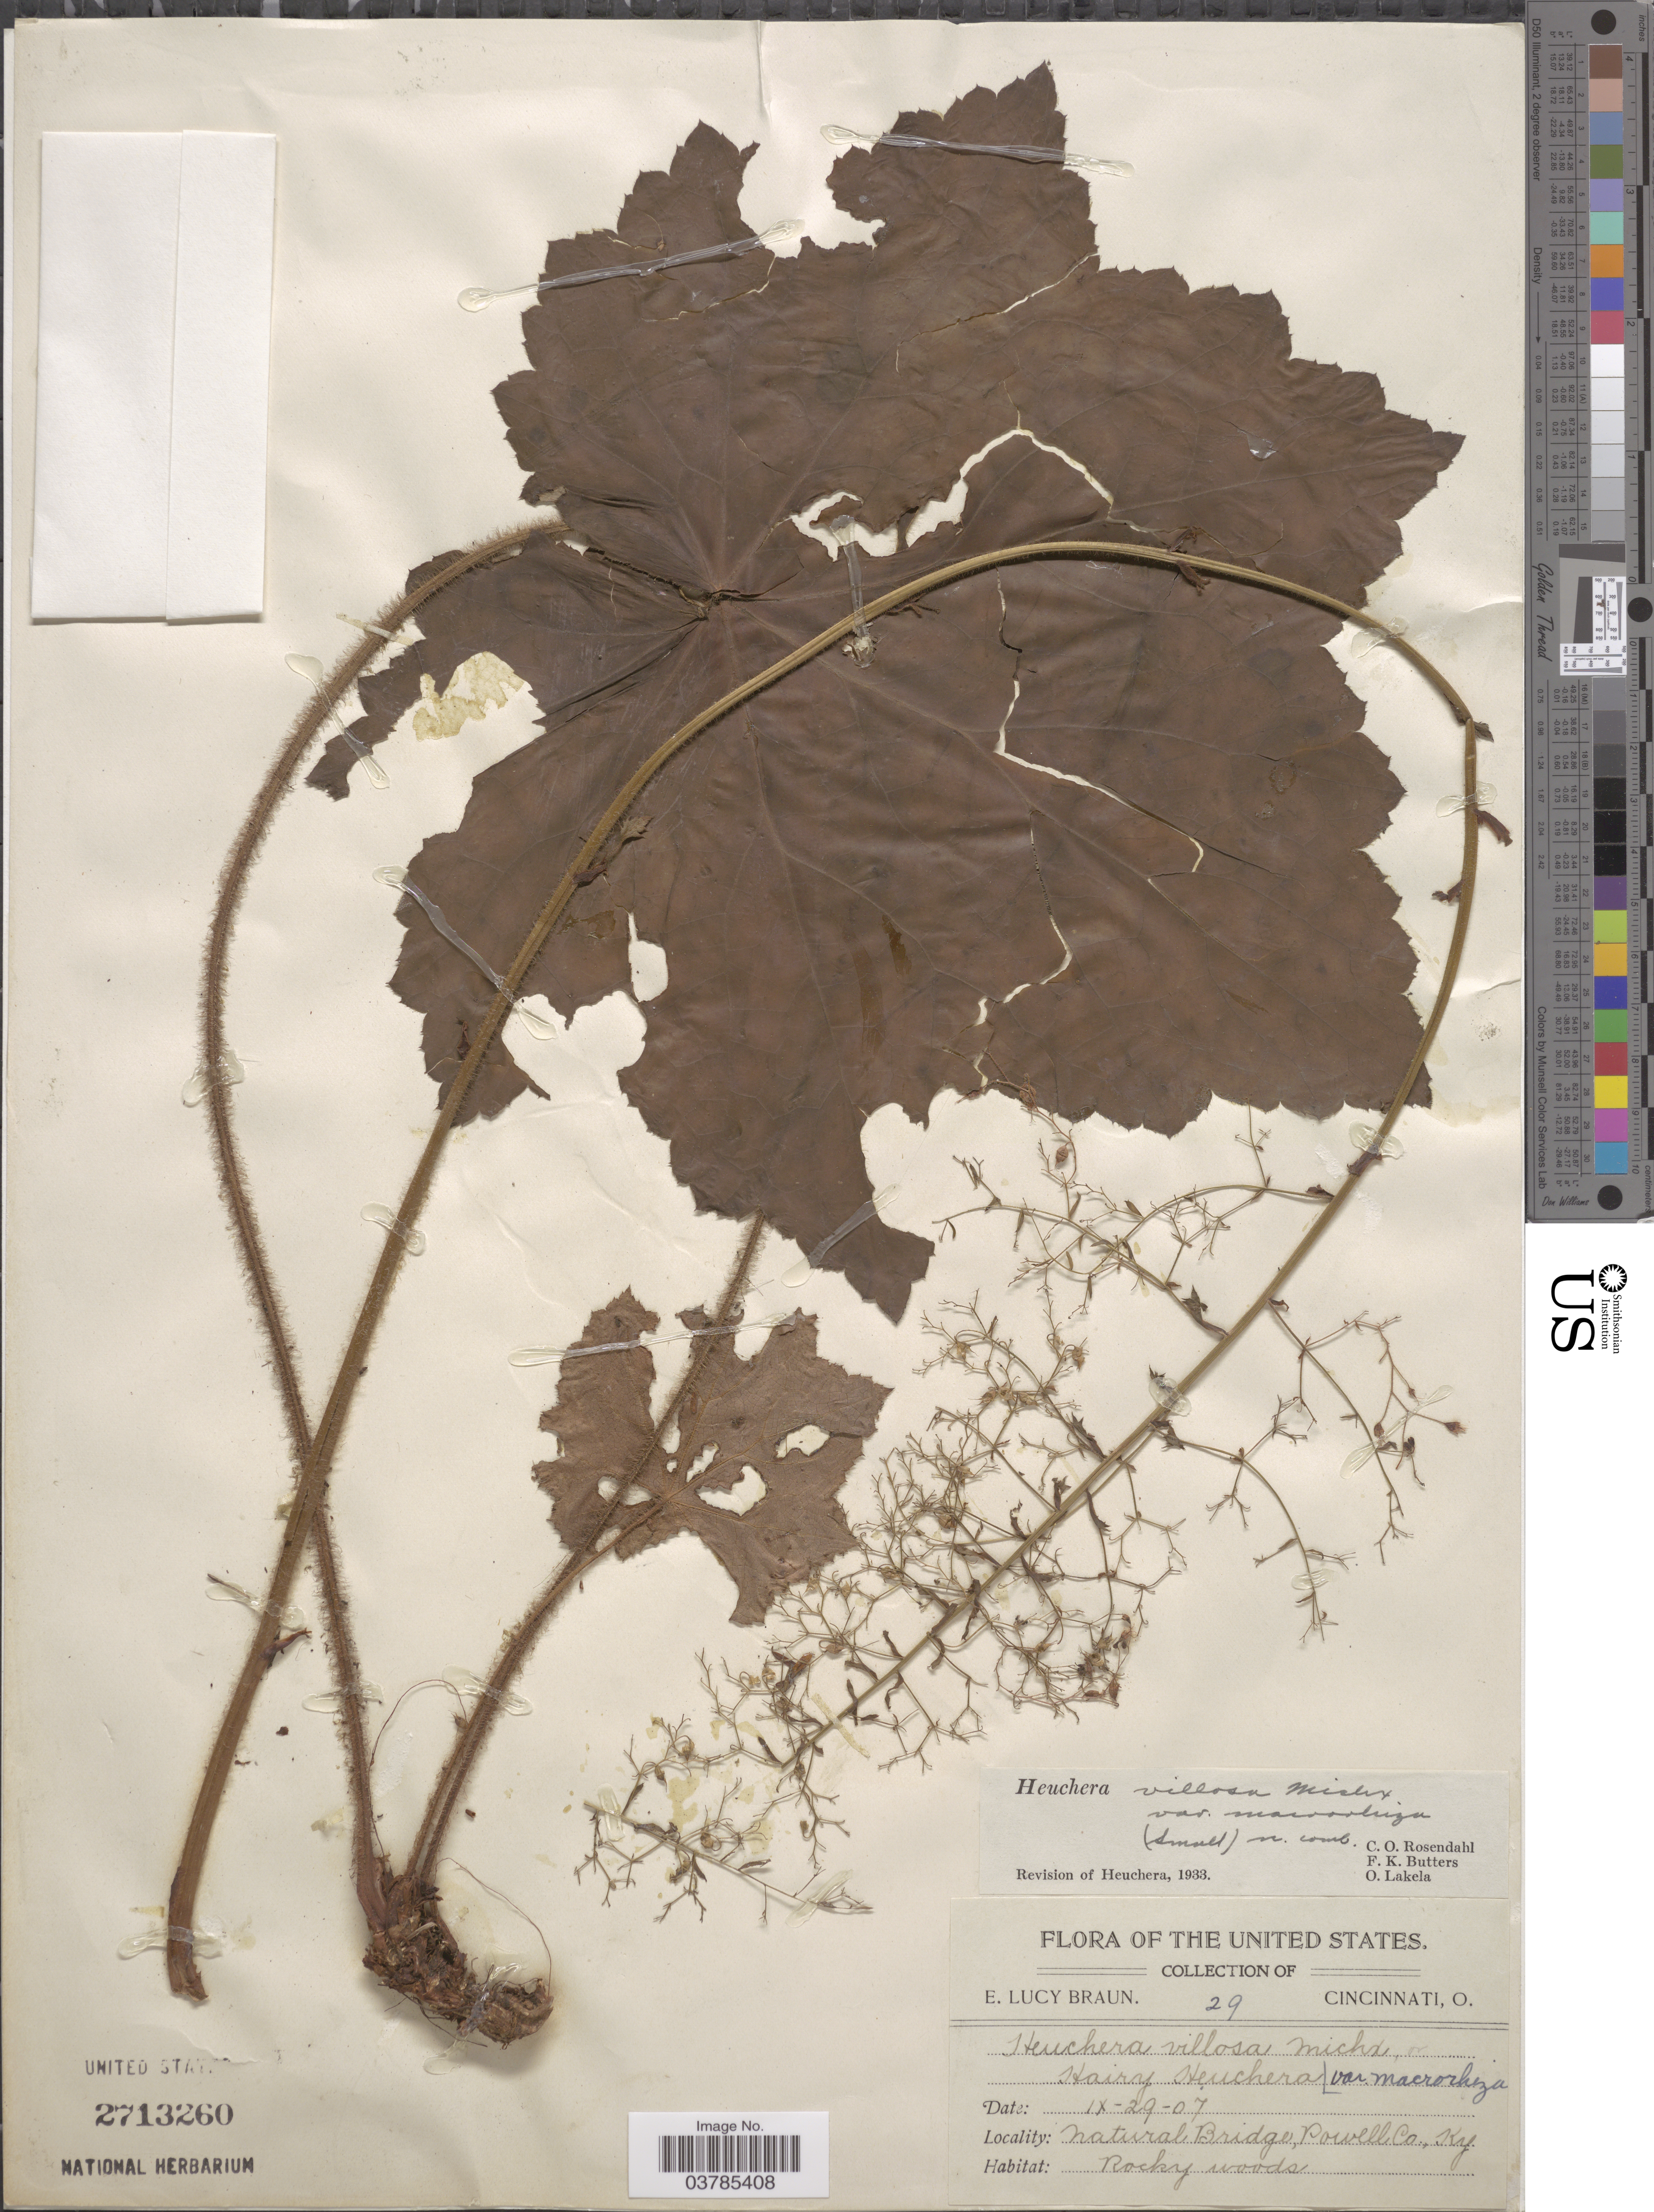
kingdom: Plantae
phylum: Tracheophyta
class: Magnoliopsida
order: Saxifragales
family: Saxifragaceae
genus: Heuchera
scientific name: Heuchera villosa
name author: Michx.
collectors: E. L. Braun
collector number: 29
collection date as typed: Transcribed d/m/y: 29/9/7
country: United States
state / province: Kentucky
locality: Natural Bridge, Powell Co.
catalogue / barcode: US 2713260